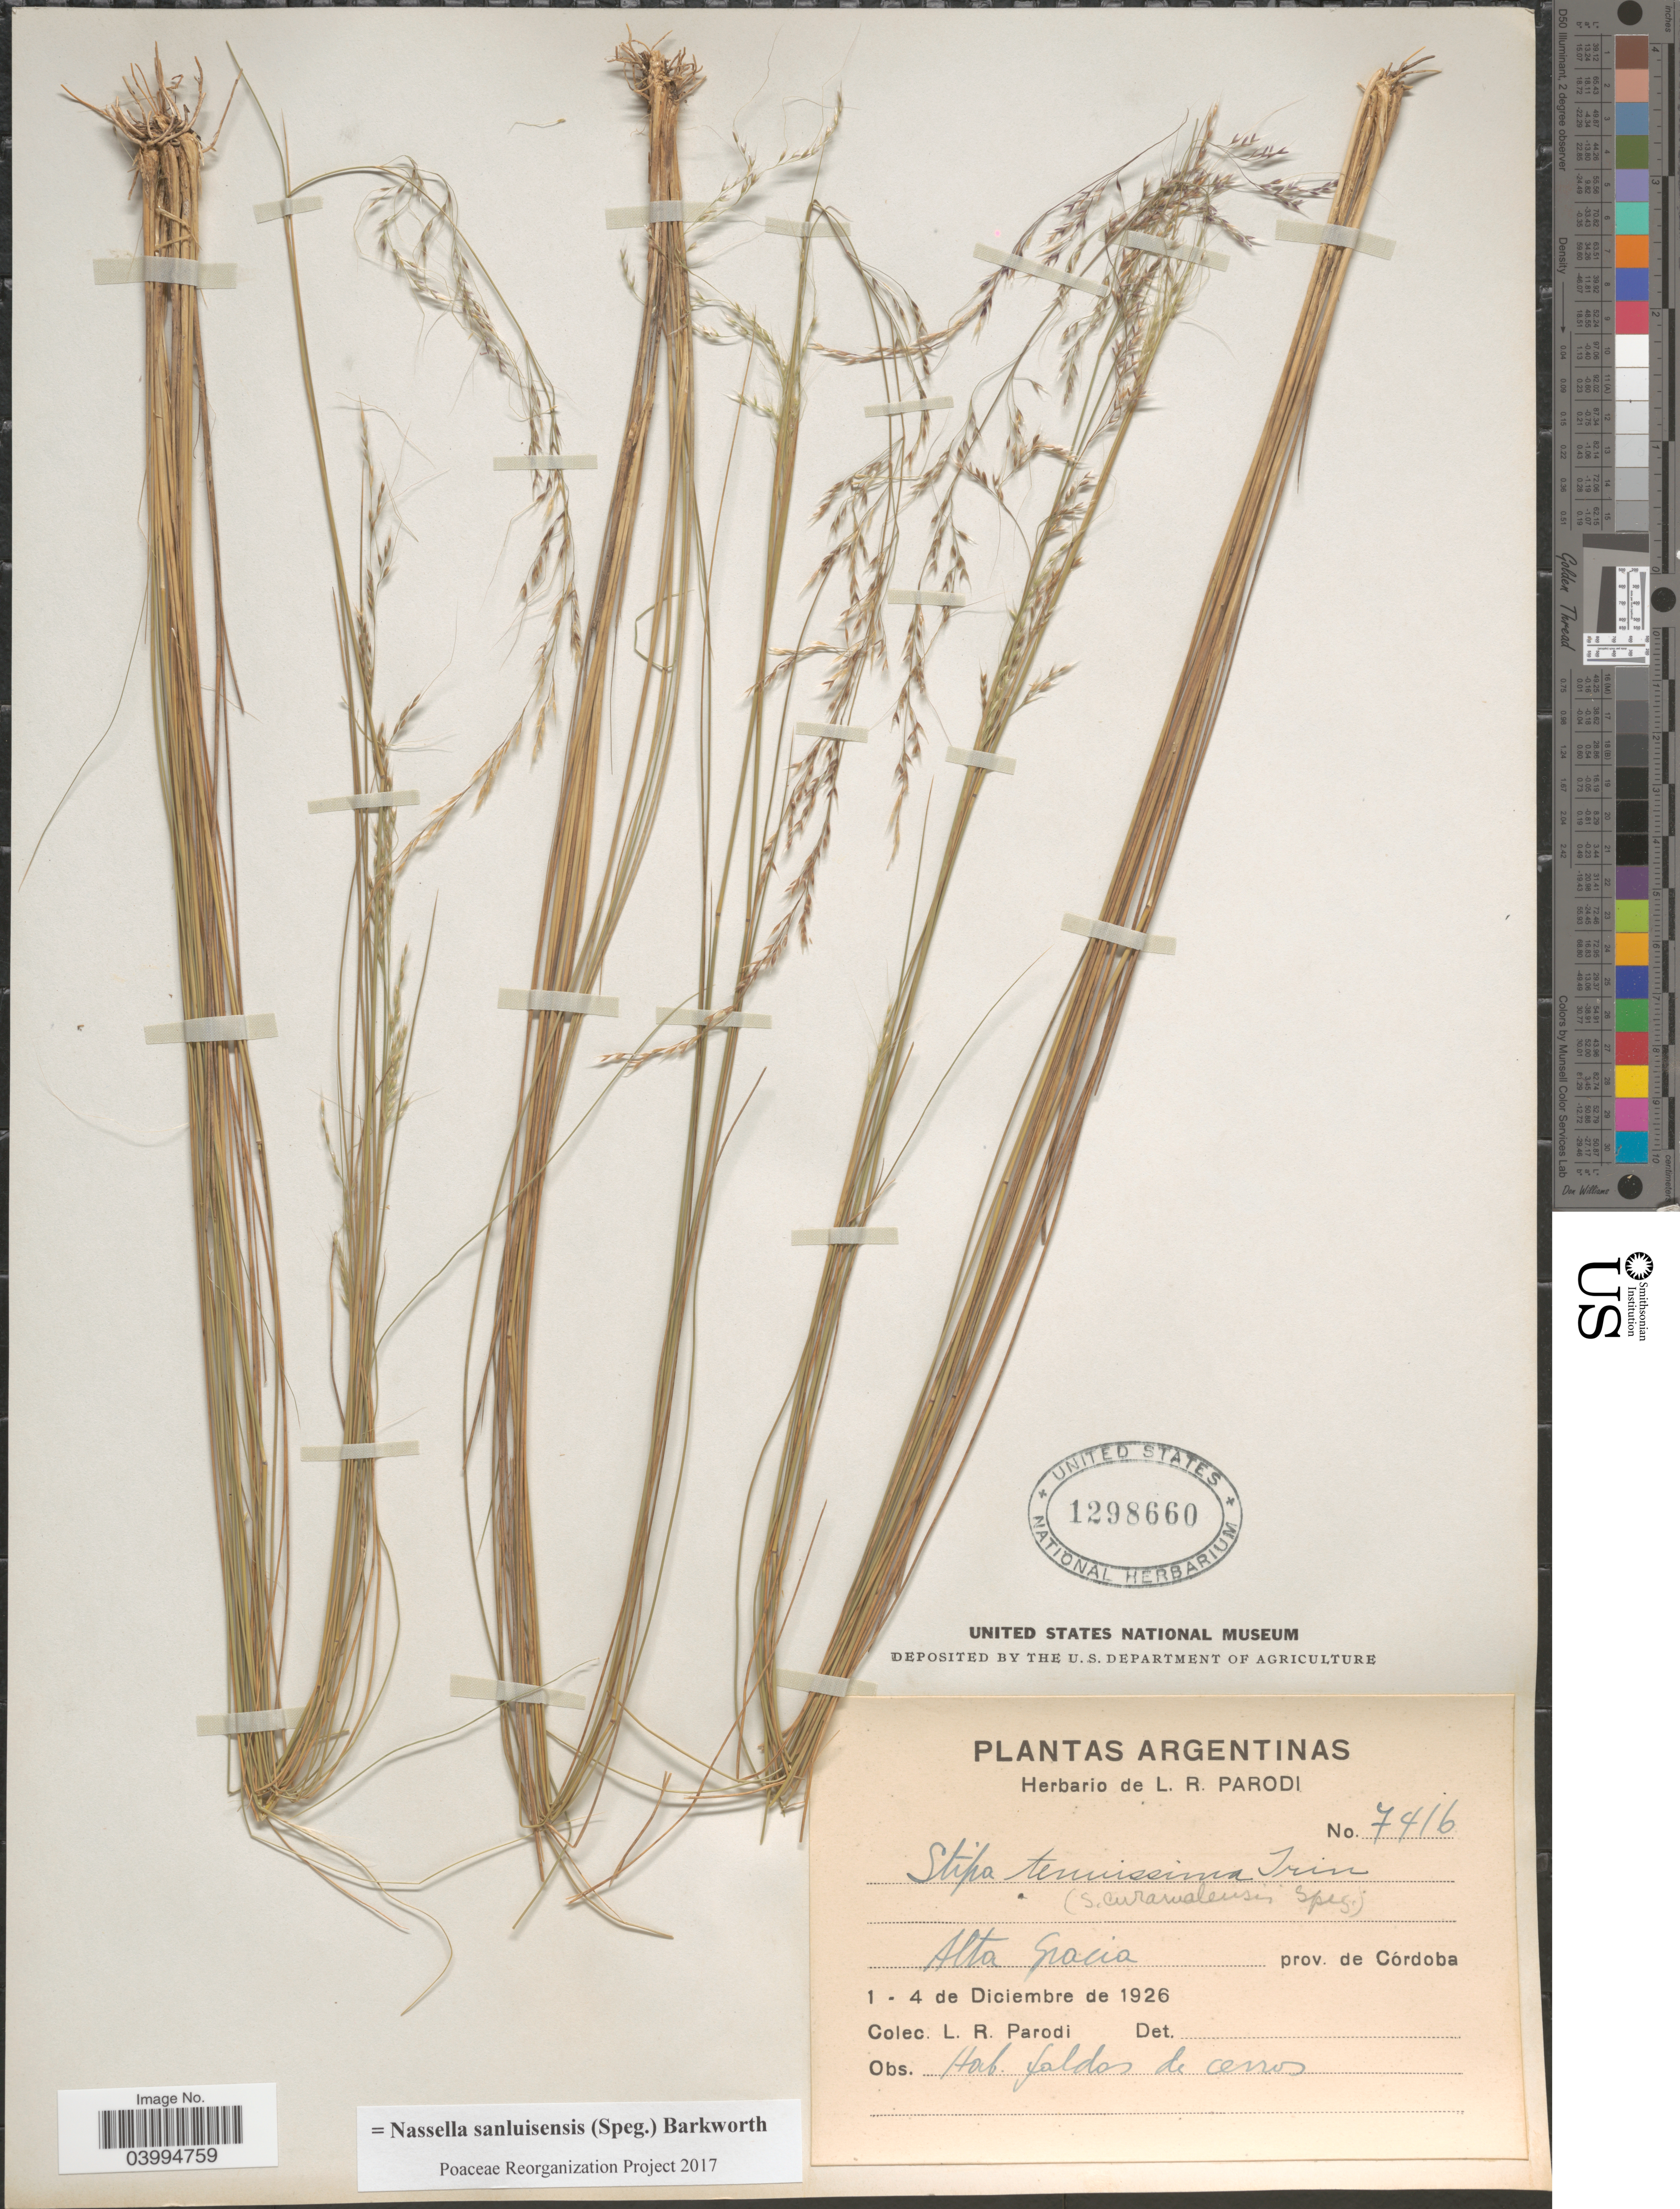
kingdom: Plantae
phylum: Tracheophyta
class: Liliopsida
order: Poales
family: Poaceae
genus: Nassella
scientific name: Nassella sanluisensis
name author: (Speg.) Barkworth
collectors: L. R. Parodi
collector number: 7416*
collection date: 1926-12-01/1926-12-04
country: Argentina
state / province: Cordoba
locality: Alta Gracia.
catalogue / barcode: US 1298660